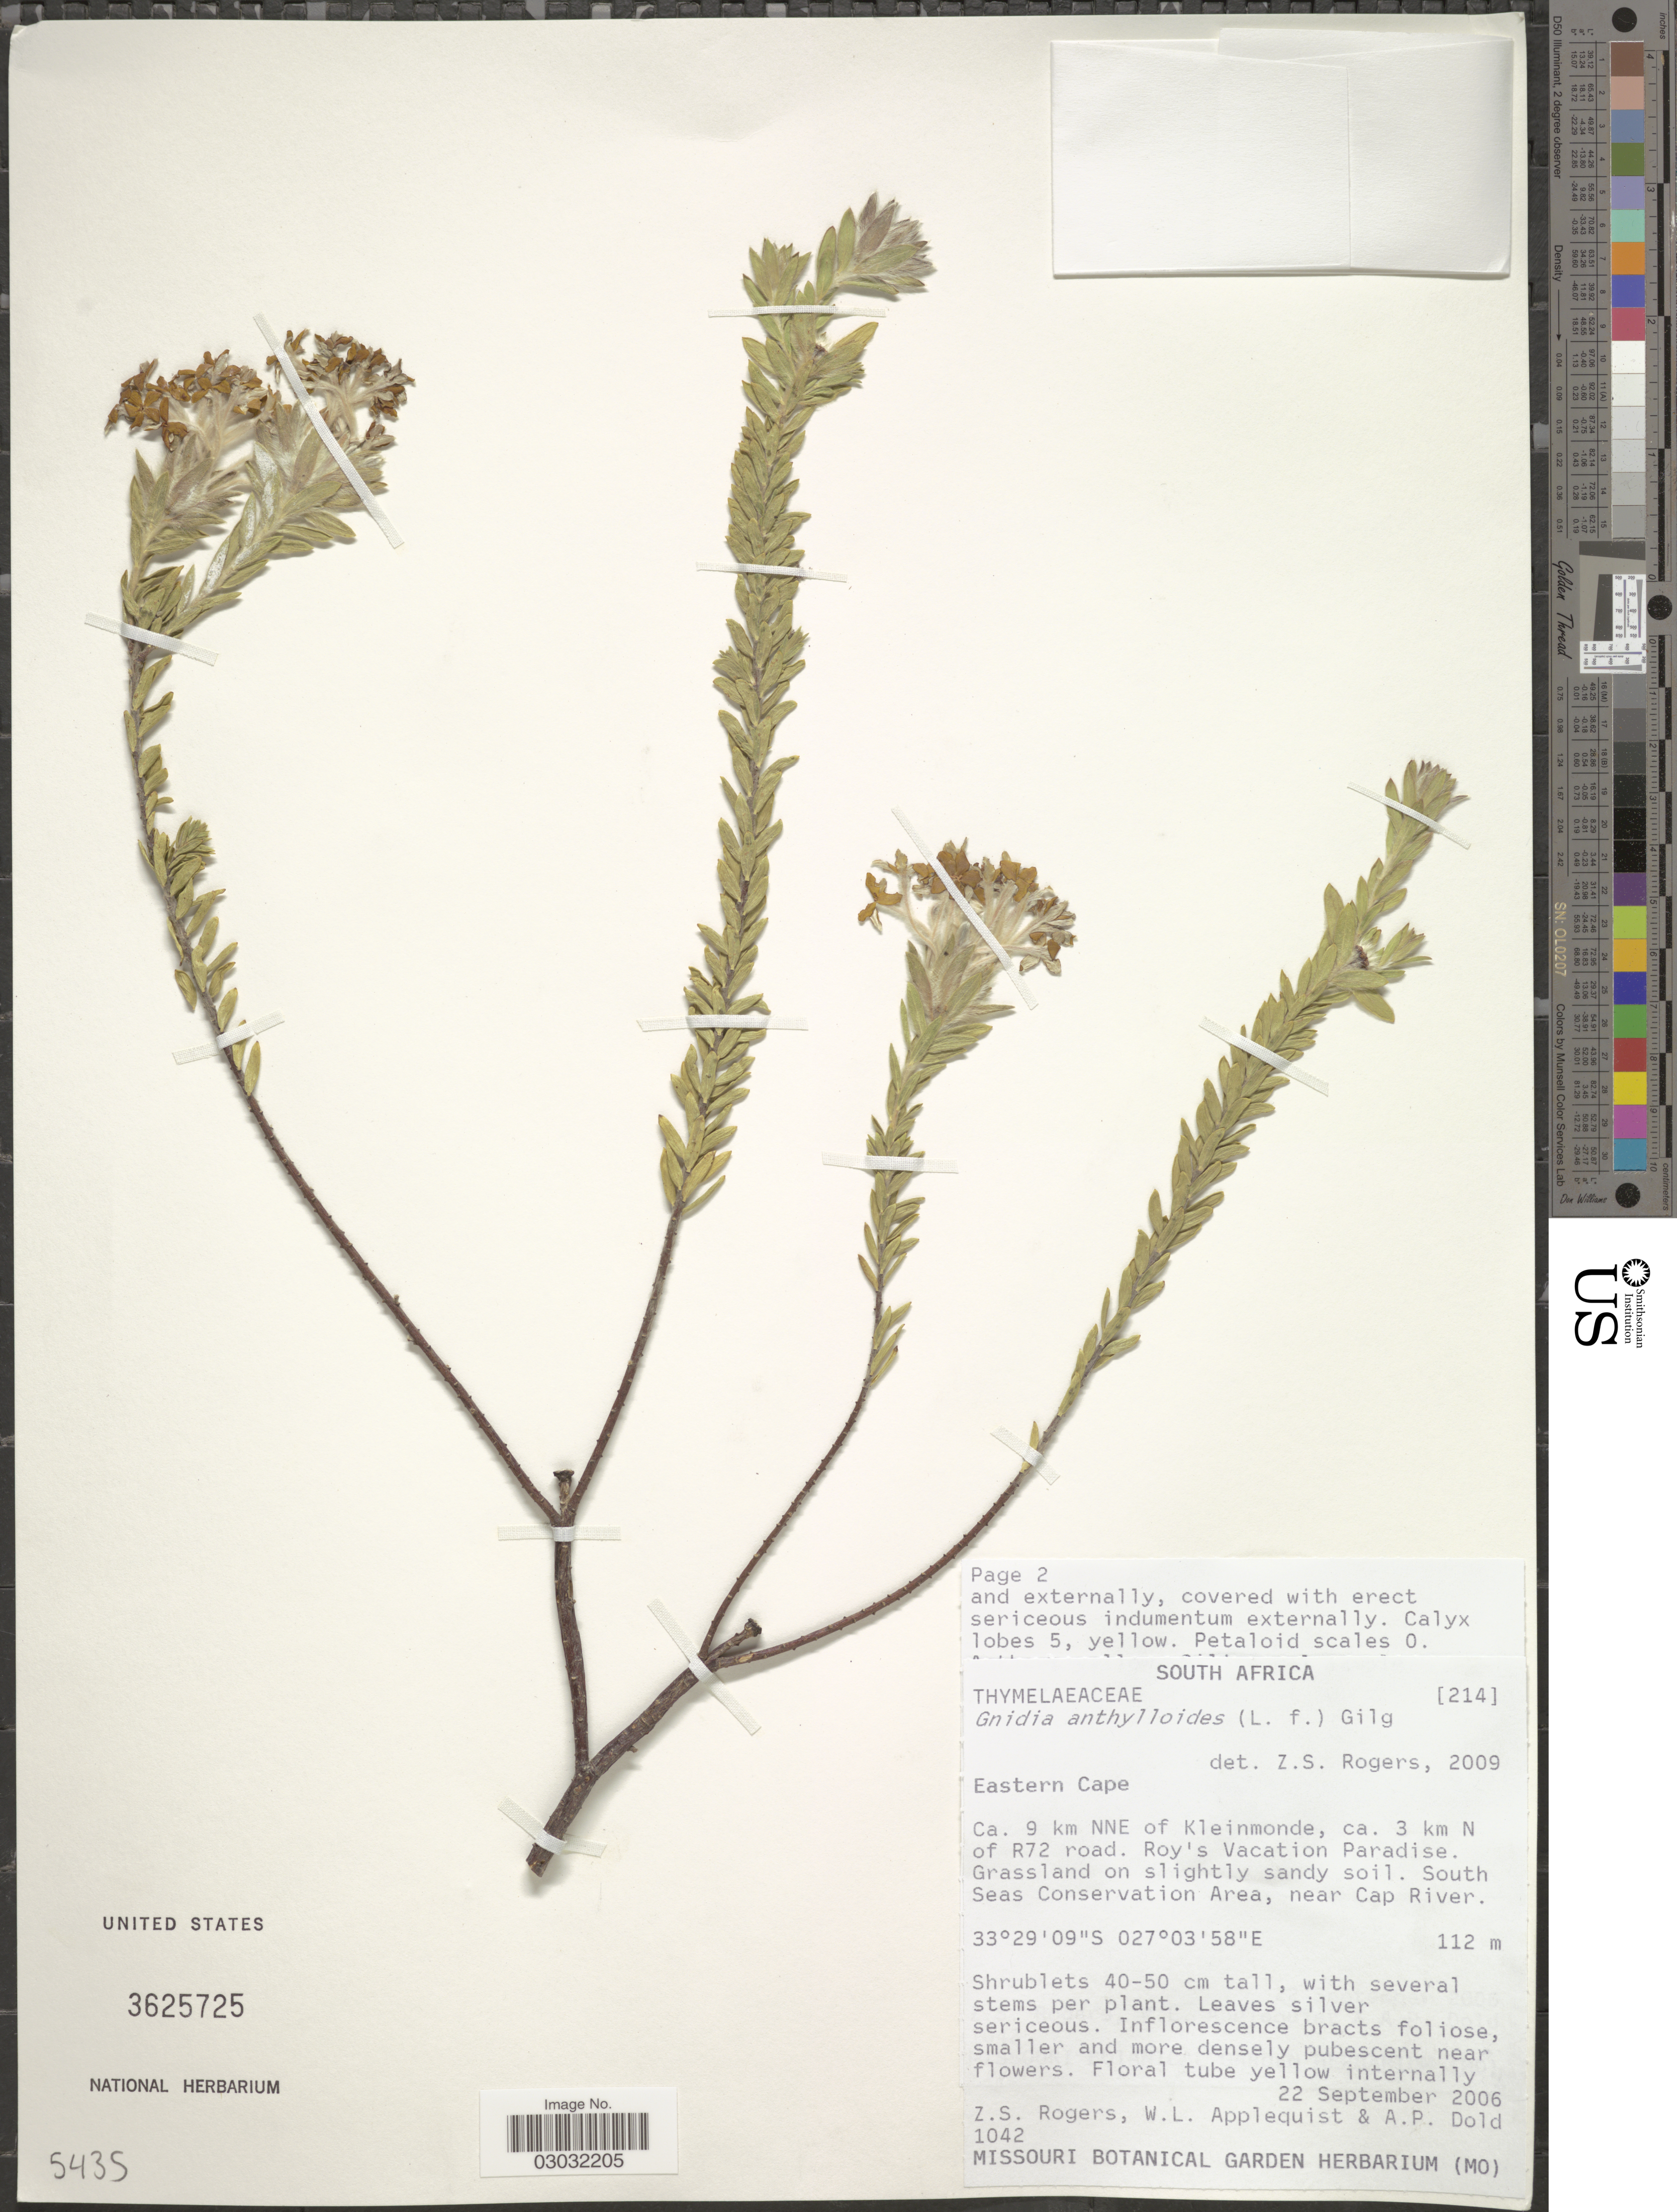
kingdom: Plantae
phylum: Tracheophyta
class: Magnoliopsida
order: Malvales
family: Thymelaeaceae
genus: Lasiosiphon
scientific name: Lasiosiphon anthylloides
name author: (L. f.) Meisn.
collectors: Z. S. Rogers, W. Applequist & A. P. Dold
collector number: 1042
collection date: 2006-09-22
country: South Africa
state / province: Eastern Cape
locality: Ca. 9 km NNE of Kleinmonde, ca. 3 km N of R72 road. Roy's Vacation Paradise. South Seas Conservation Area, near Cap River.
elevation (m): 112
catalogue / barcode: US 3625725